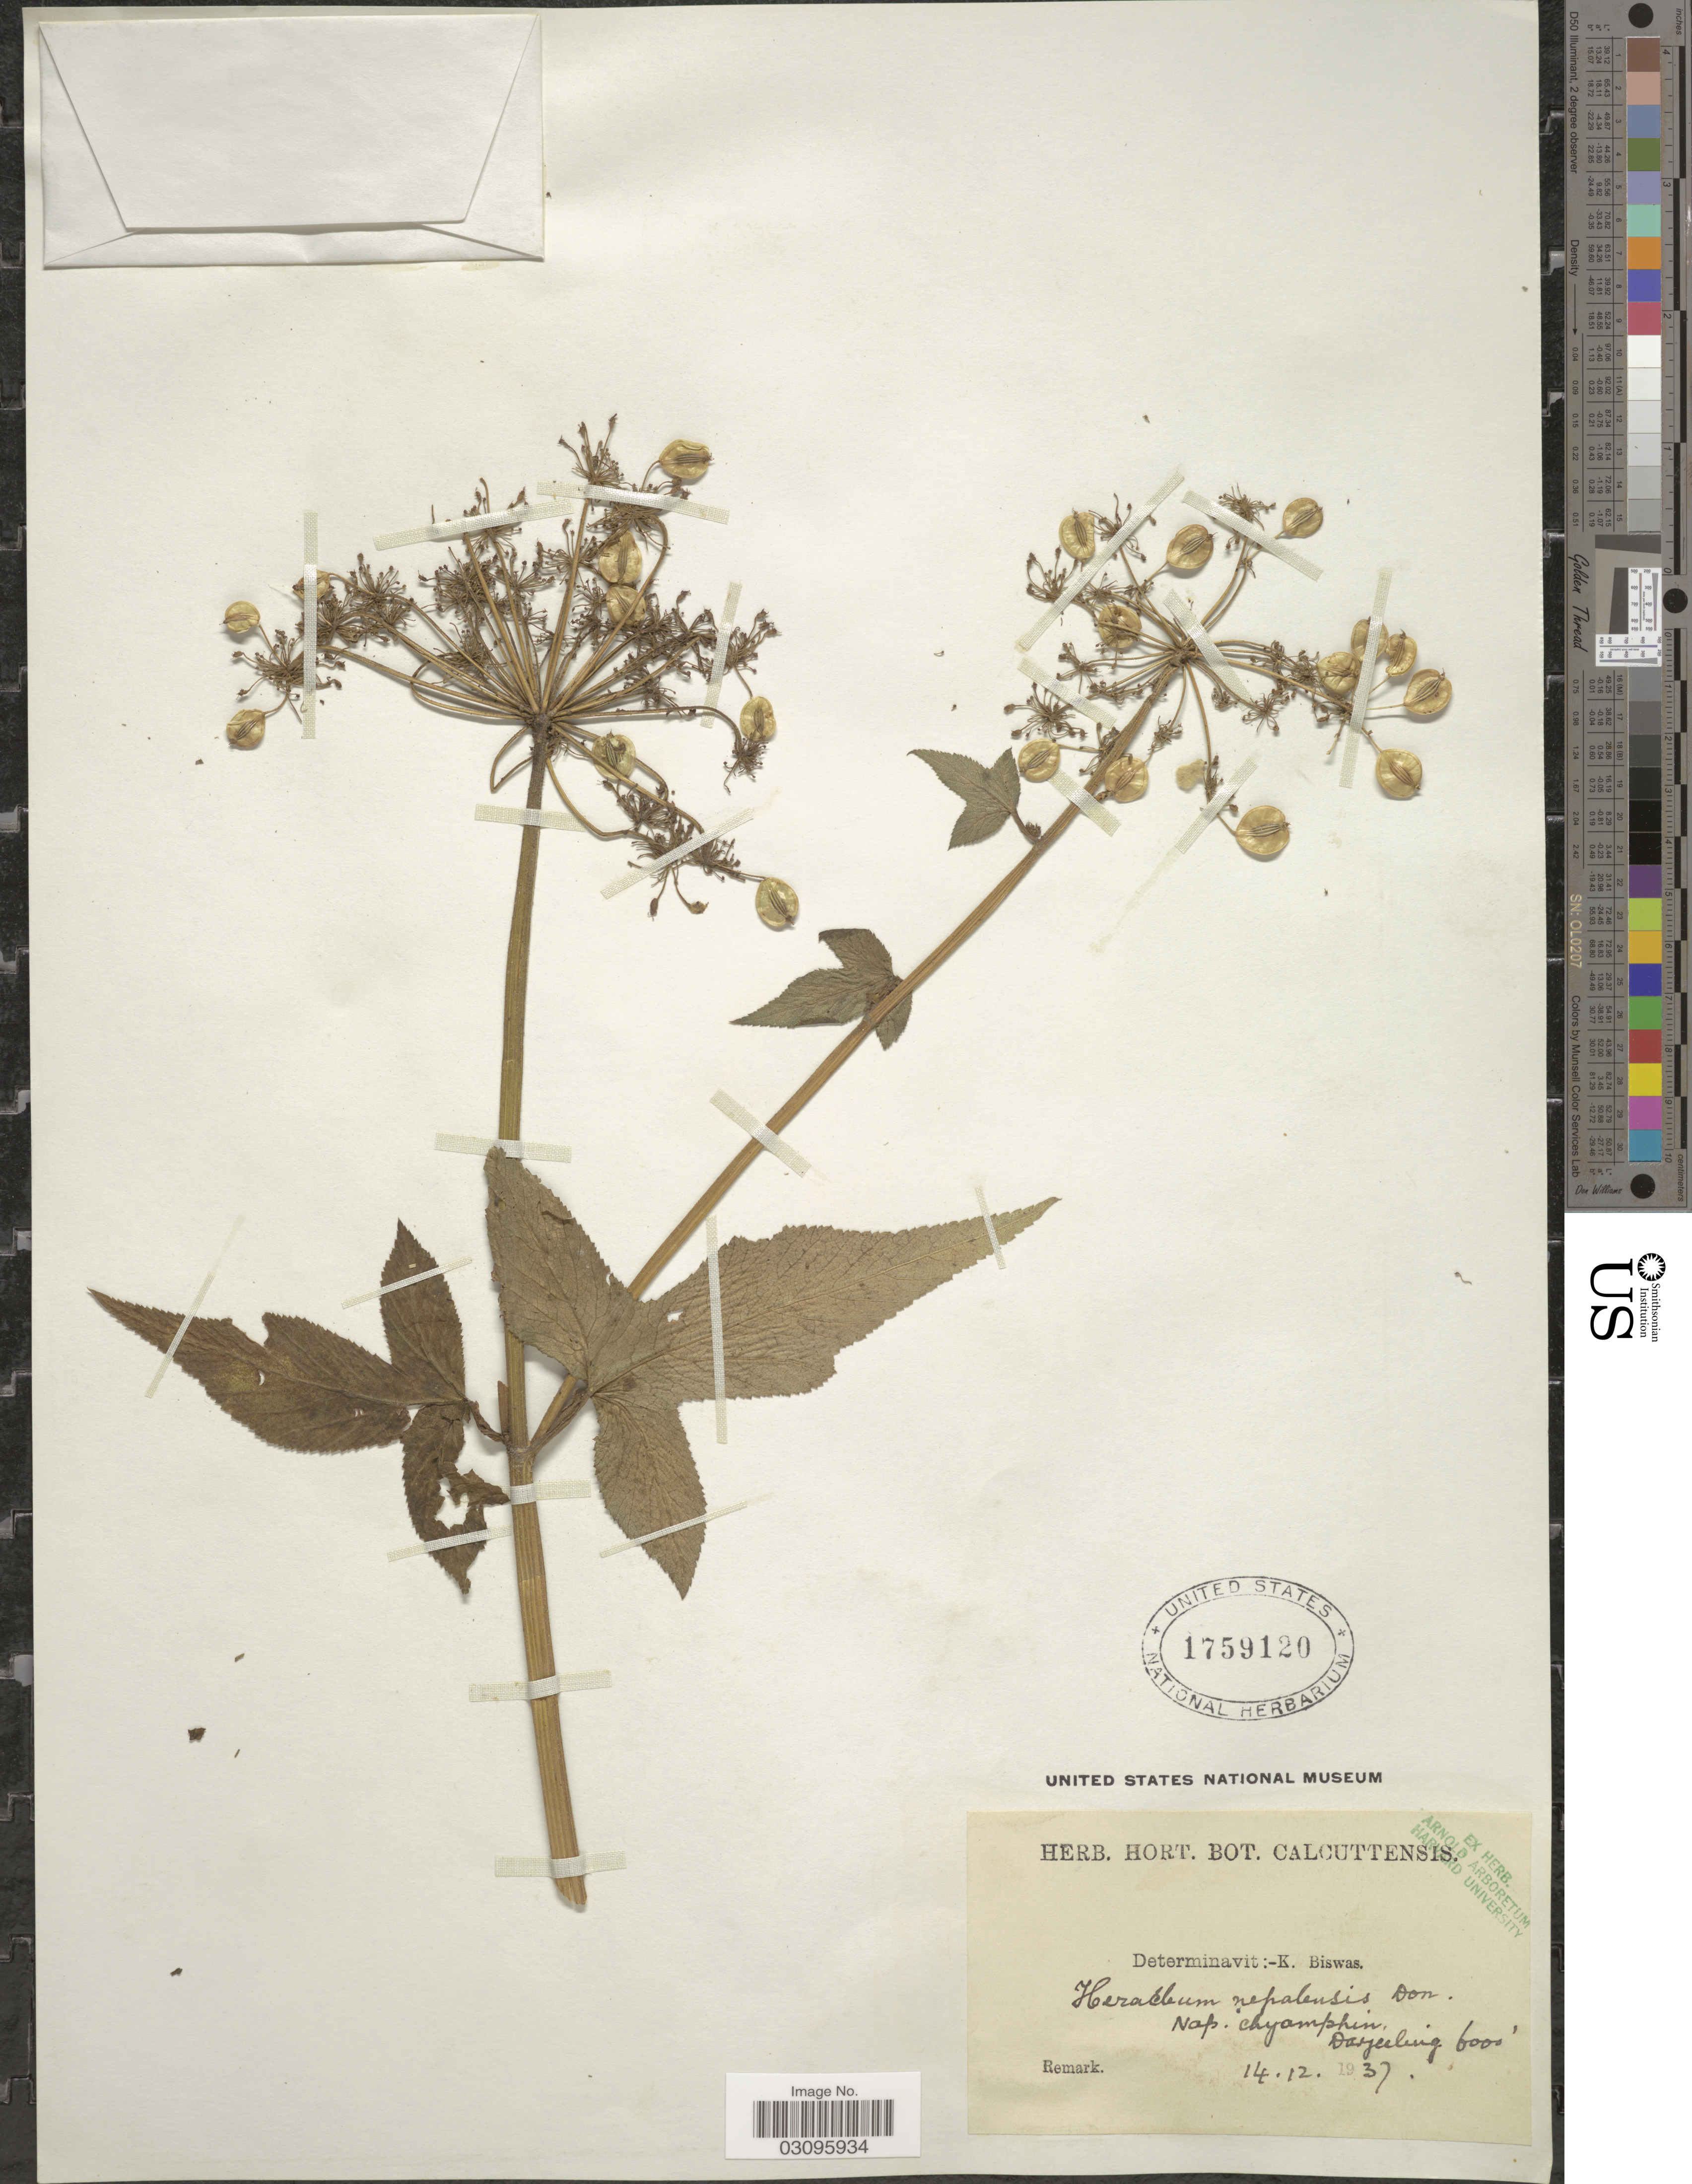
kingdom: Plantae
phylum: Tracheophyta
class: Magnoliopsida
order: Apiales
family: Apiaceae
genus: Heracleum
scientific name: Heracleum nepalense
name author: D. Don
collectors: ex Herb. Hort. Bot. Calcuttensis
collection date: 1937-12-14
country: India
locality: Nap. Chyamphin, Darjeeling.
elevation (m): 1829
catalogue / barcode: US 1759120